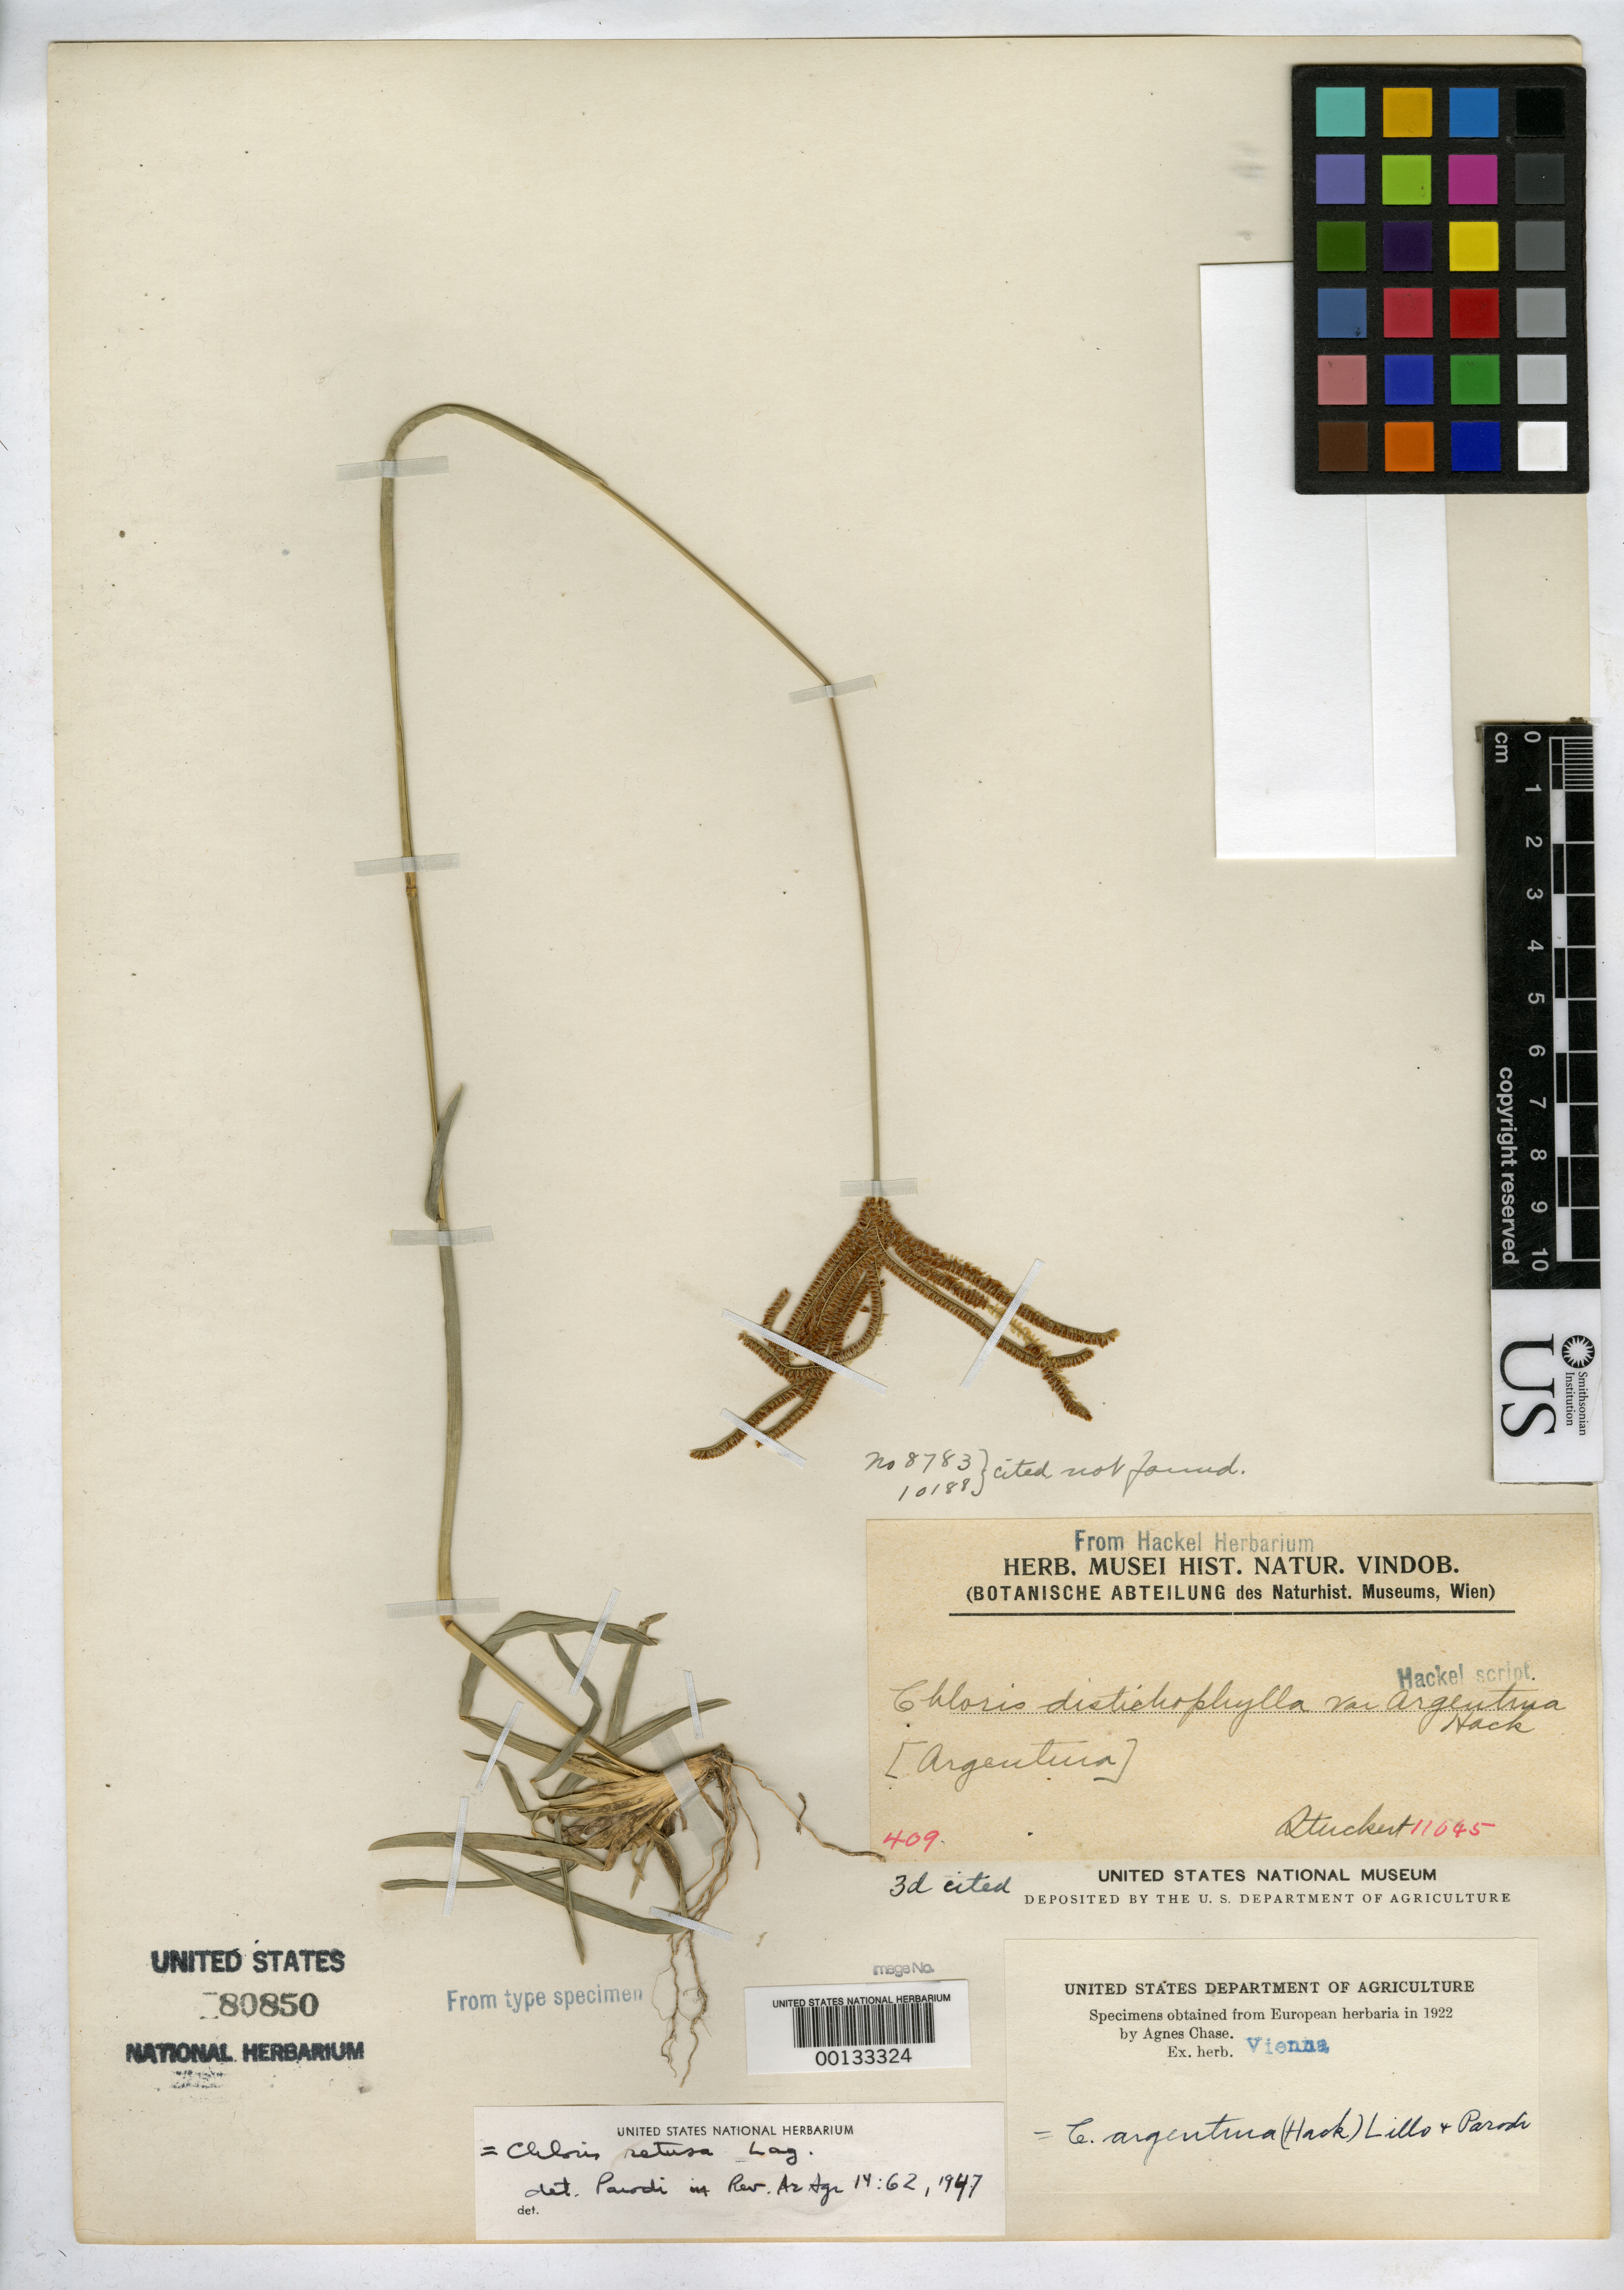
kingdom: Plantae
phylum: Tracheophyta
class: Liliopsida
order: Poales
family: Poaceae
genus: Chloris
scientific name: Chloris distichophylla var. argentina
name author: Hack. in Stuck.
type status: Type Fragment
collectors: T. Stuckert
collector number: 11045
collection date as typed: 02 Jan 1902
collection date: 1902-01-02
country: Argentina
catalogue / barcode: US 80850